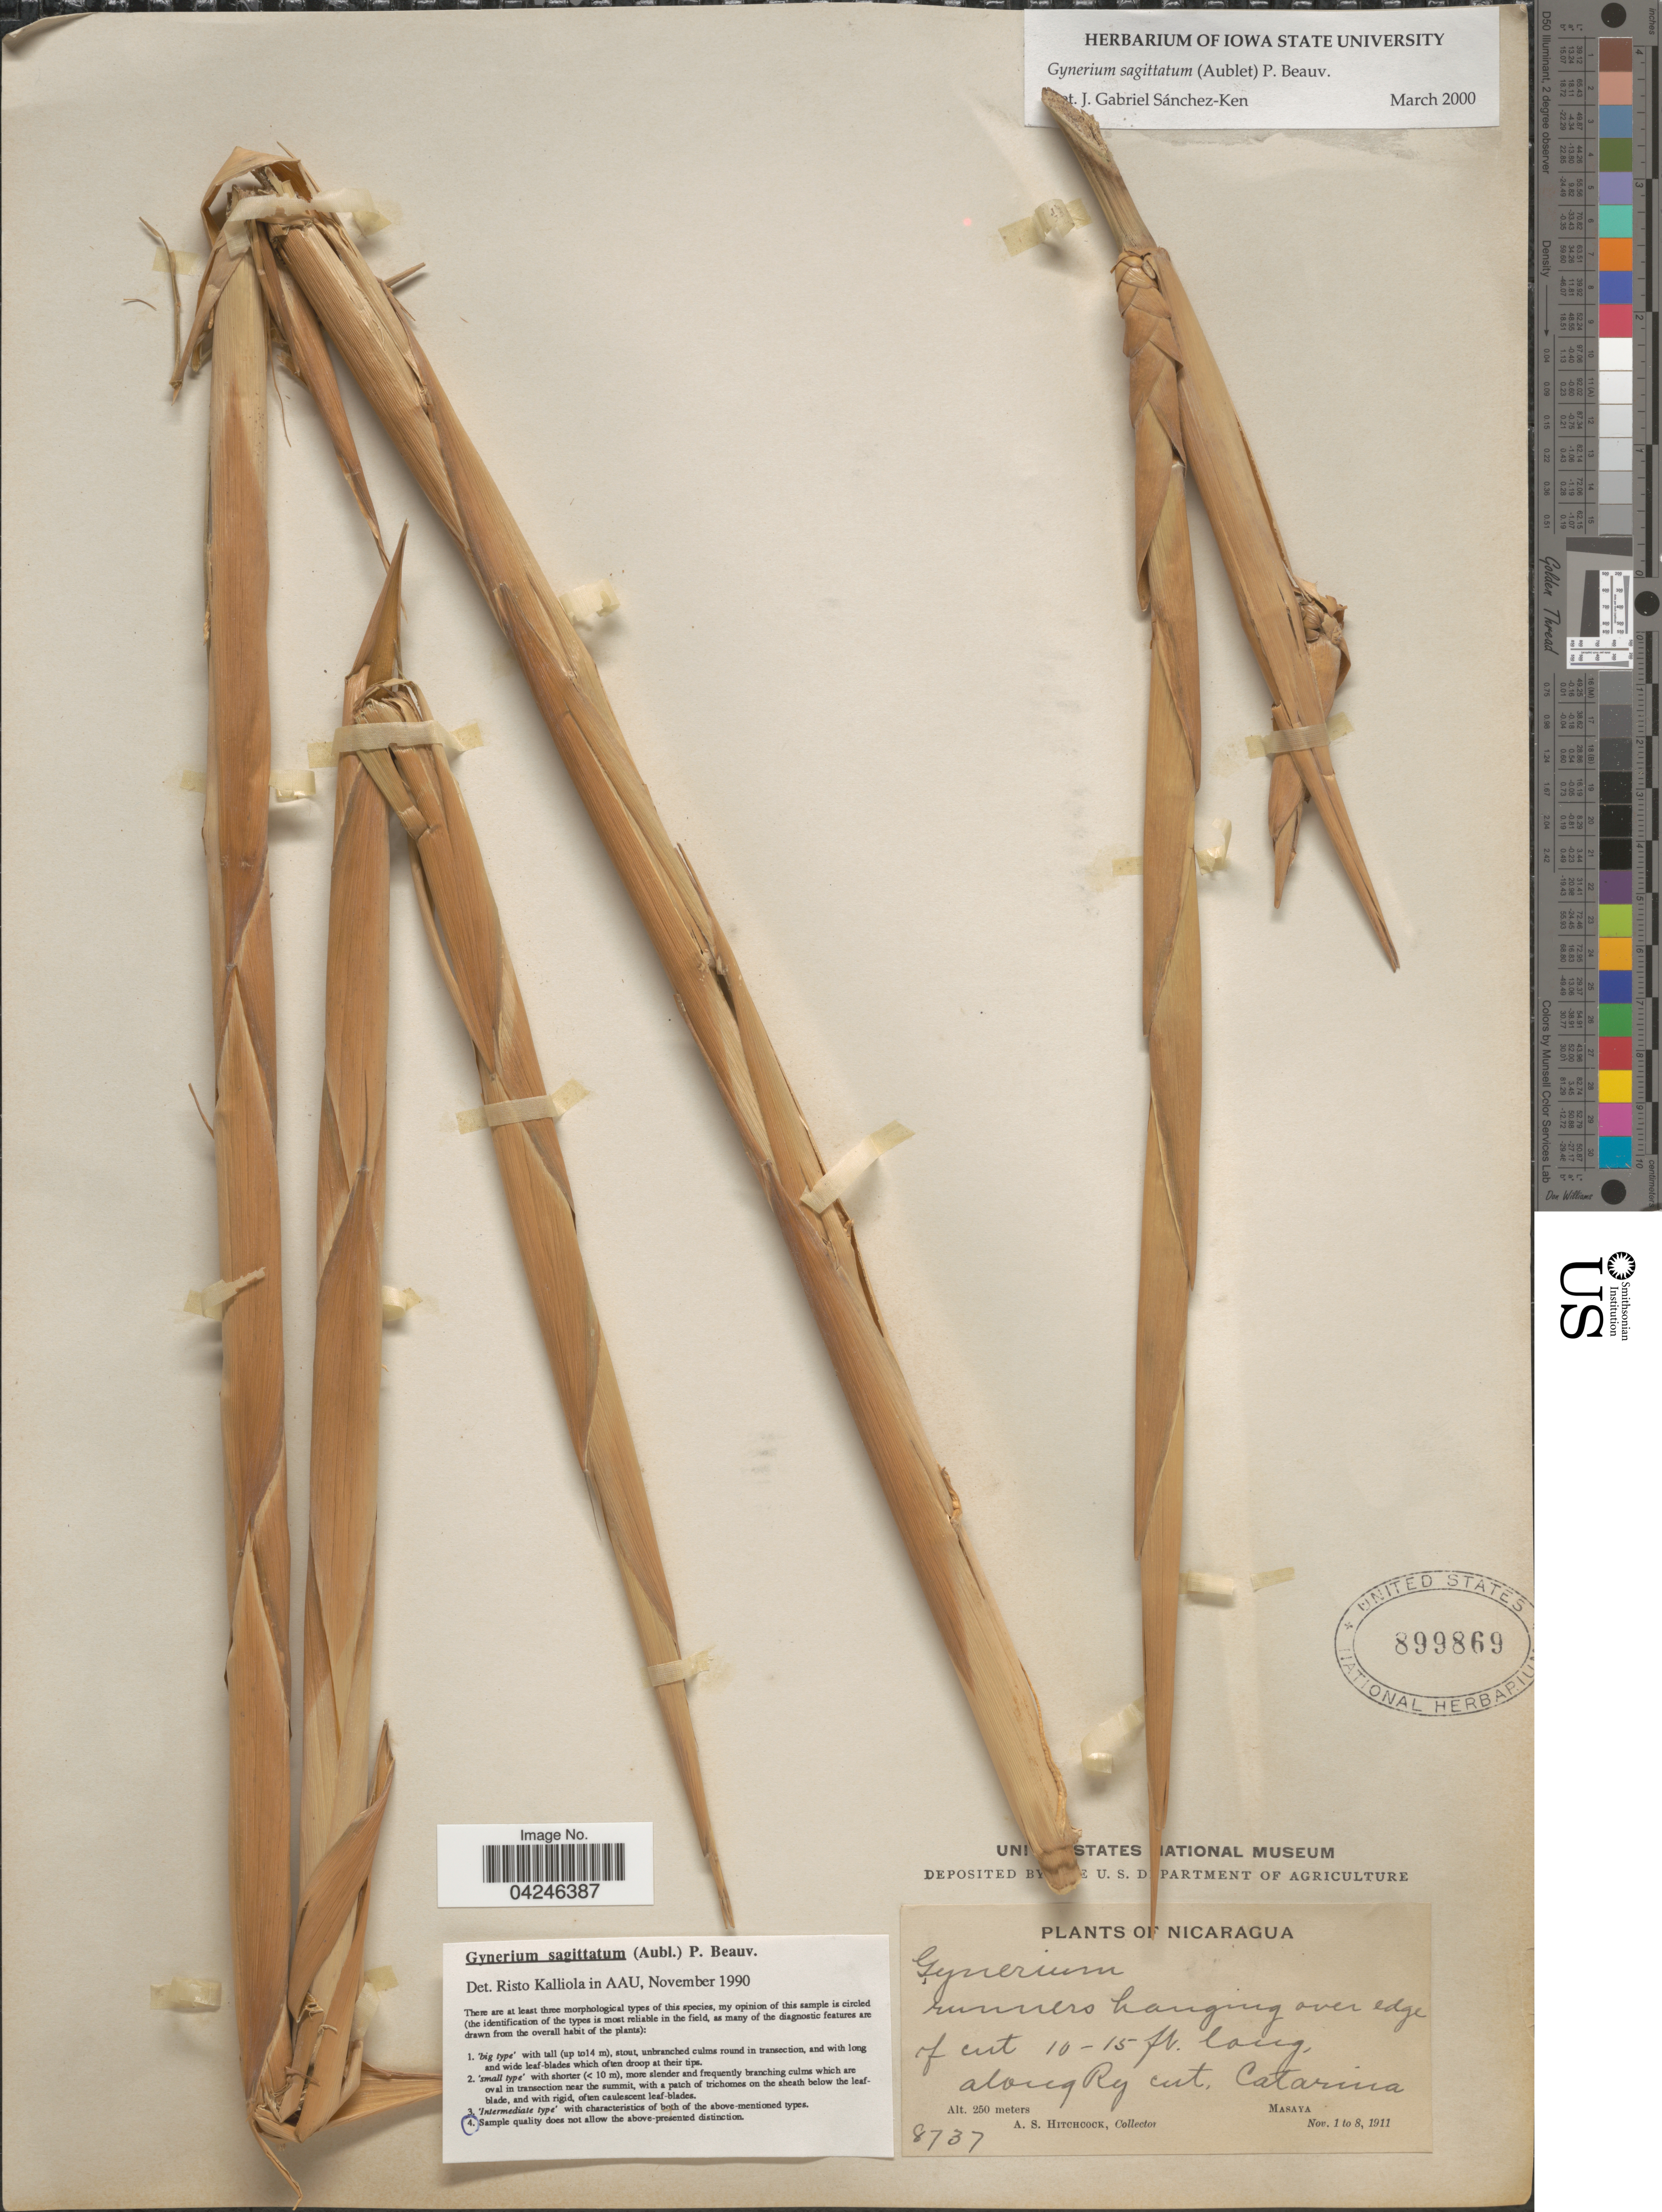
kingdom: Plantae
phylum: Tracheophyta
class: Liliopsida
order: Poales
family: Poaceae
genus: Gynerium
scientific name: Gynerium sagittatum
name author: (Aubl.) P. Beauv.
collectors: A. S. Hitchcock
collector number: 8737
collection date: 1911-11-01/1911-11-08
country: Nicaragua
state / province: Masaya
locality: Along Ry cut, Catarina.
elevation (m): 250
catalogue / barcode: US 899869